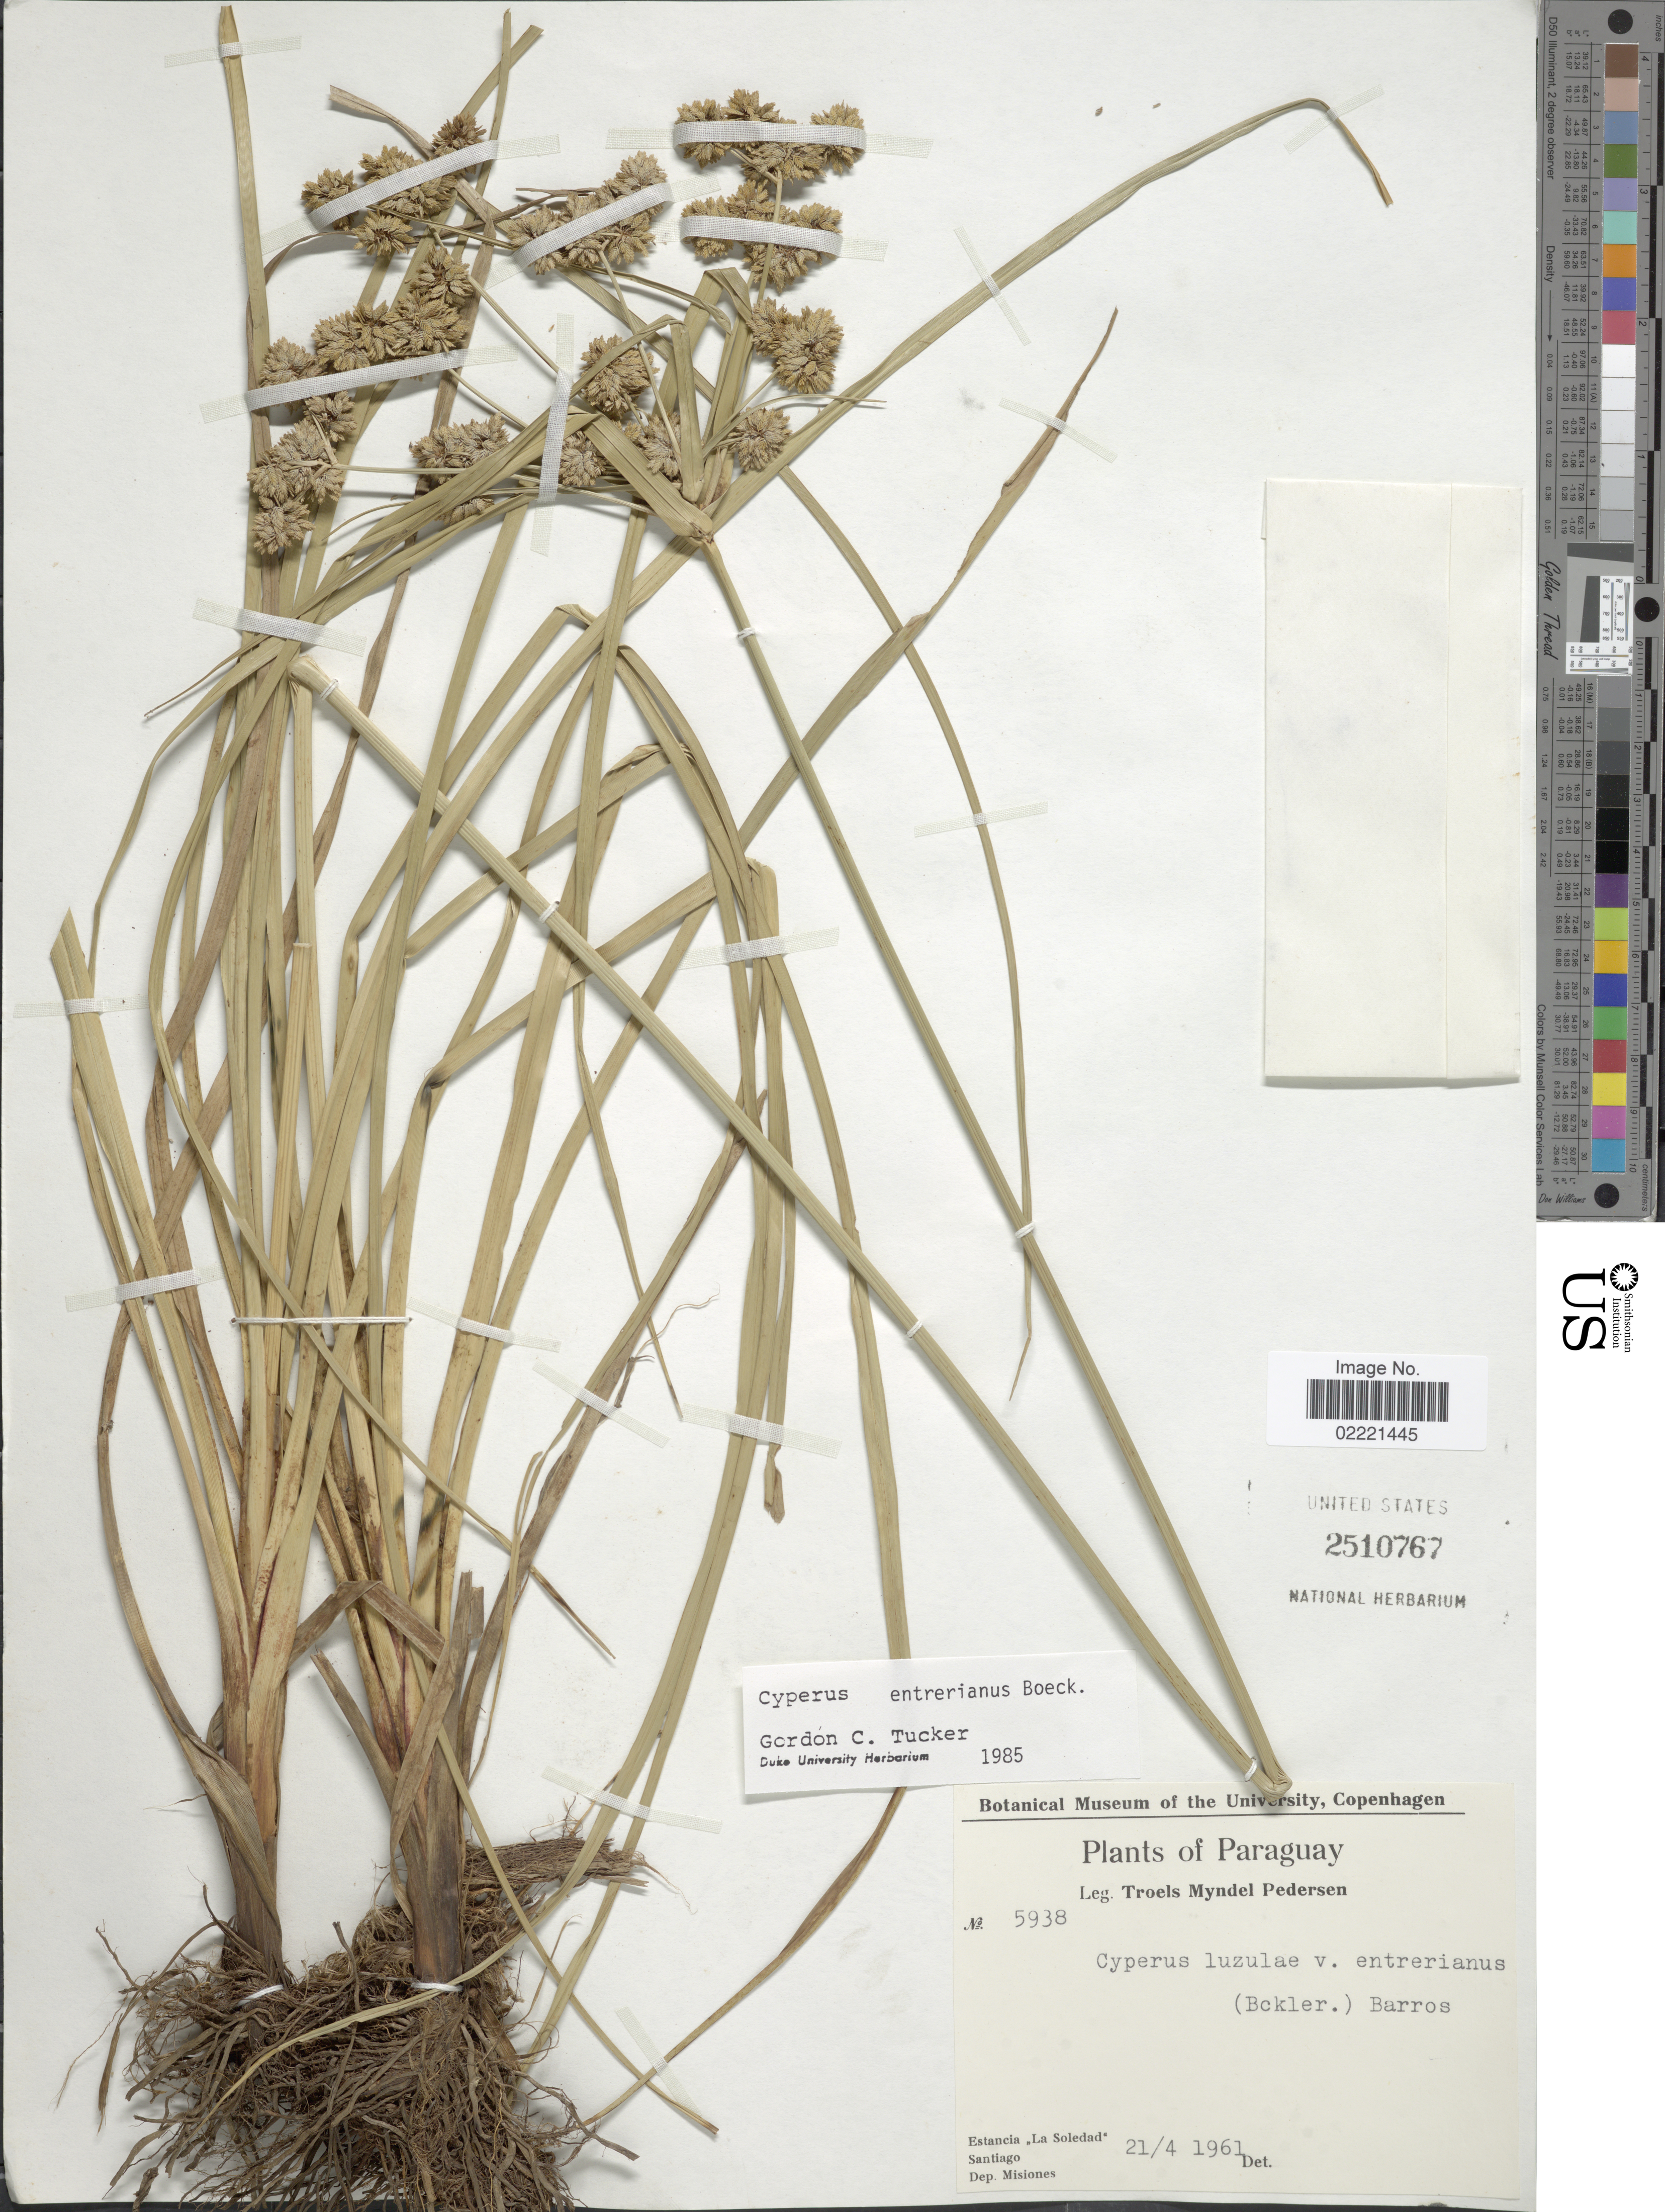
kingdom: Plantae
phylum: Tracheophyta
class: Liliopsida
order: Poales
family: Cyperaceae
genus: Cyperus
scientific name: Cyperus entrerianus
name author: Boeckeler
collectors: T. Pederson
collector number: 5938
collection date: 1961-04-24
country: Paraguay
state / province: Misiones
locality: Estancia La Soledad, Santiago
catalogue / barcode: US 2510767